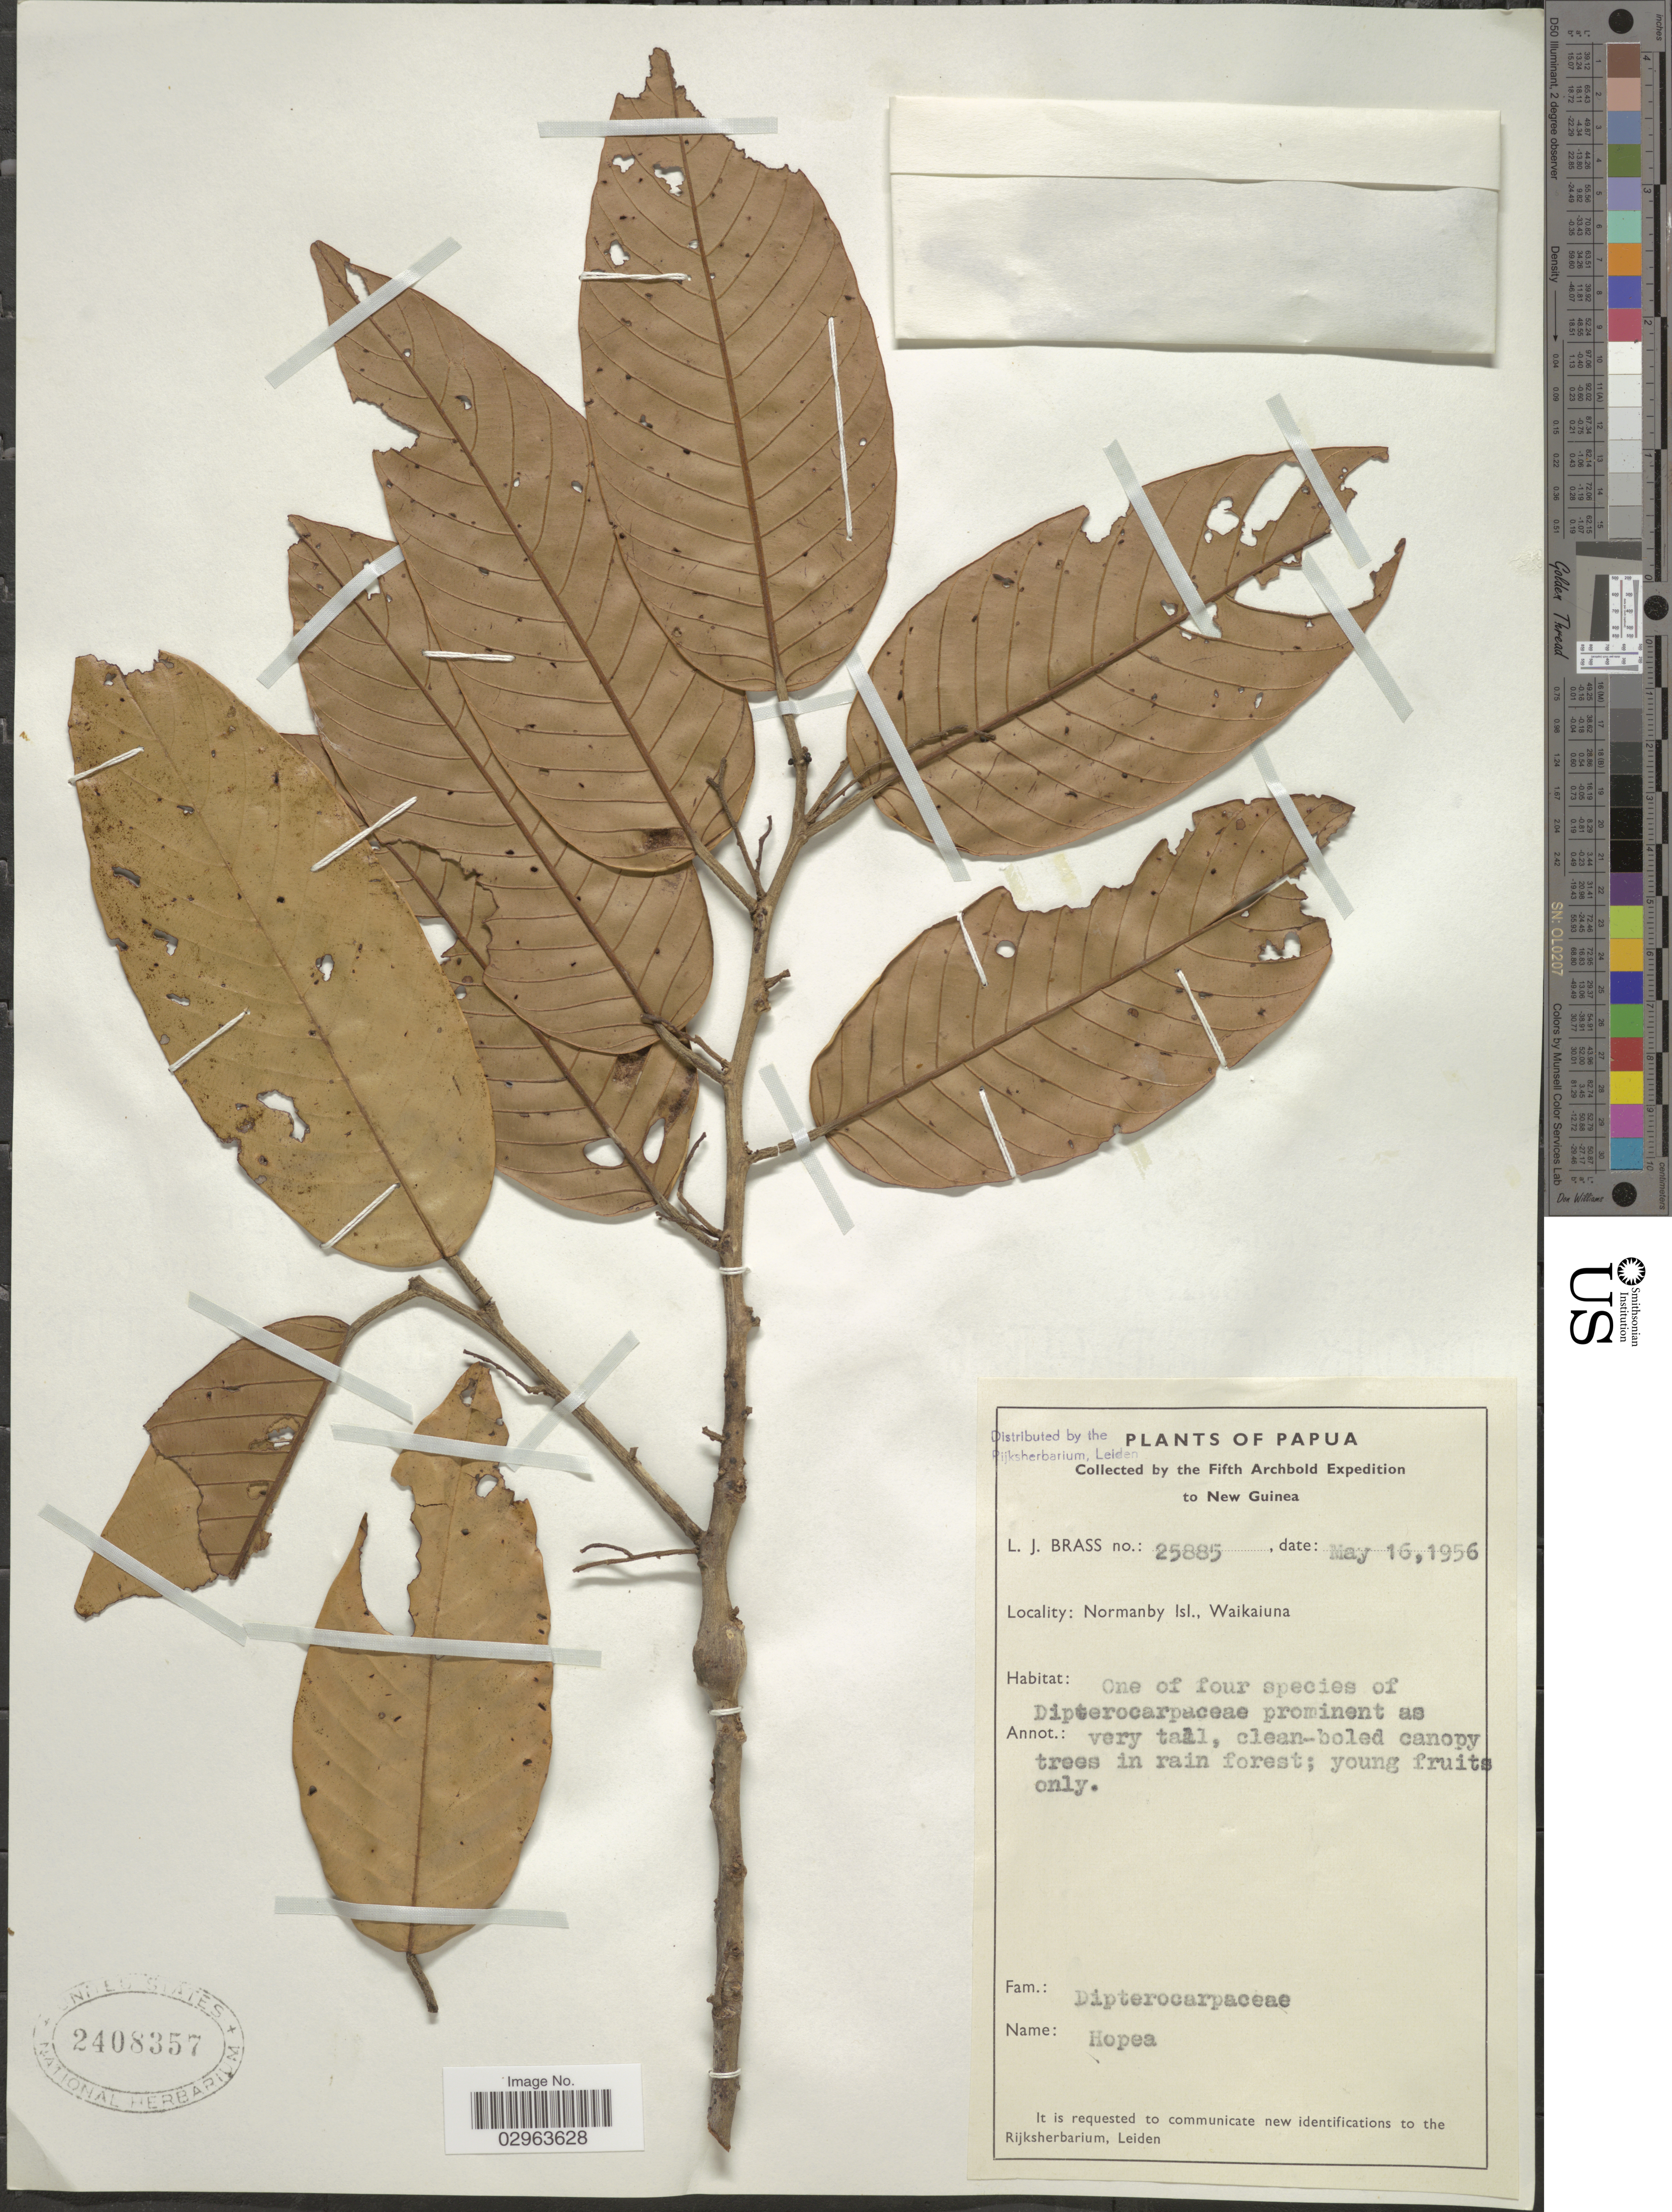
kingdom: Plantae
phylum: Tracheophyta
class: Magnoliopsida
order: Malvales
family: Dipterocarpaceae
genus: Hopea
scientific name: Hopea sp.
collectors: L. J. Brass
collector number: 25885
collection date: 1956-05-16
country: Papua New Guinea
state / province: Milne Bay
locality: New Guinea. Normanby Isl., Waikaiuna.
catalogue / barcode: US 2408357